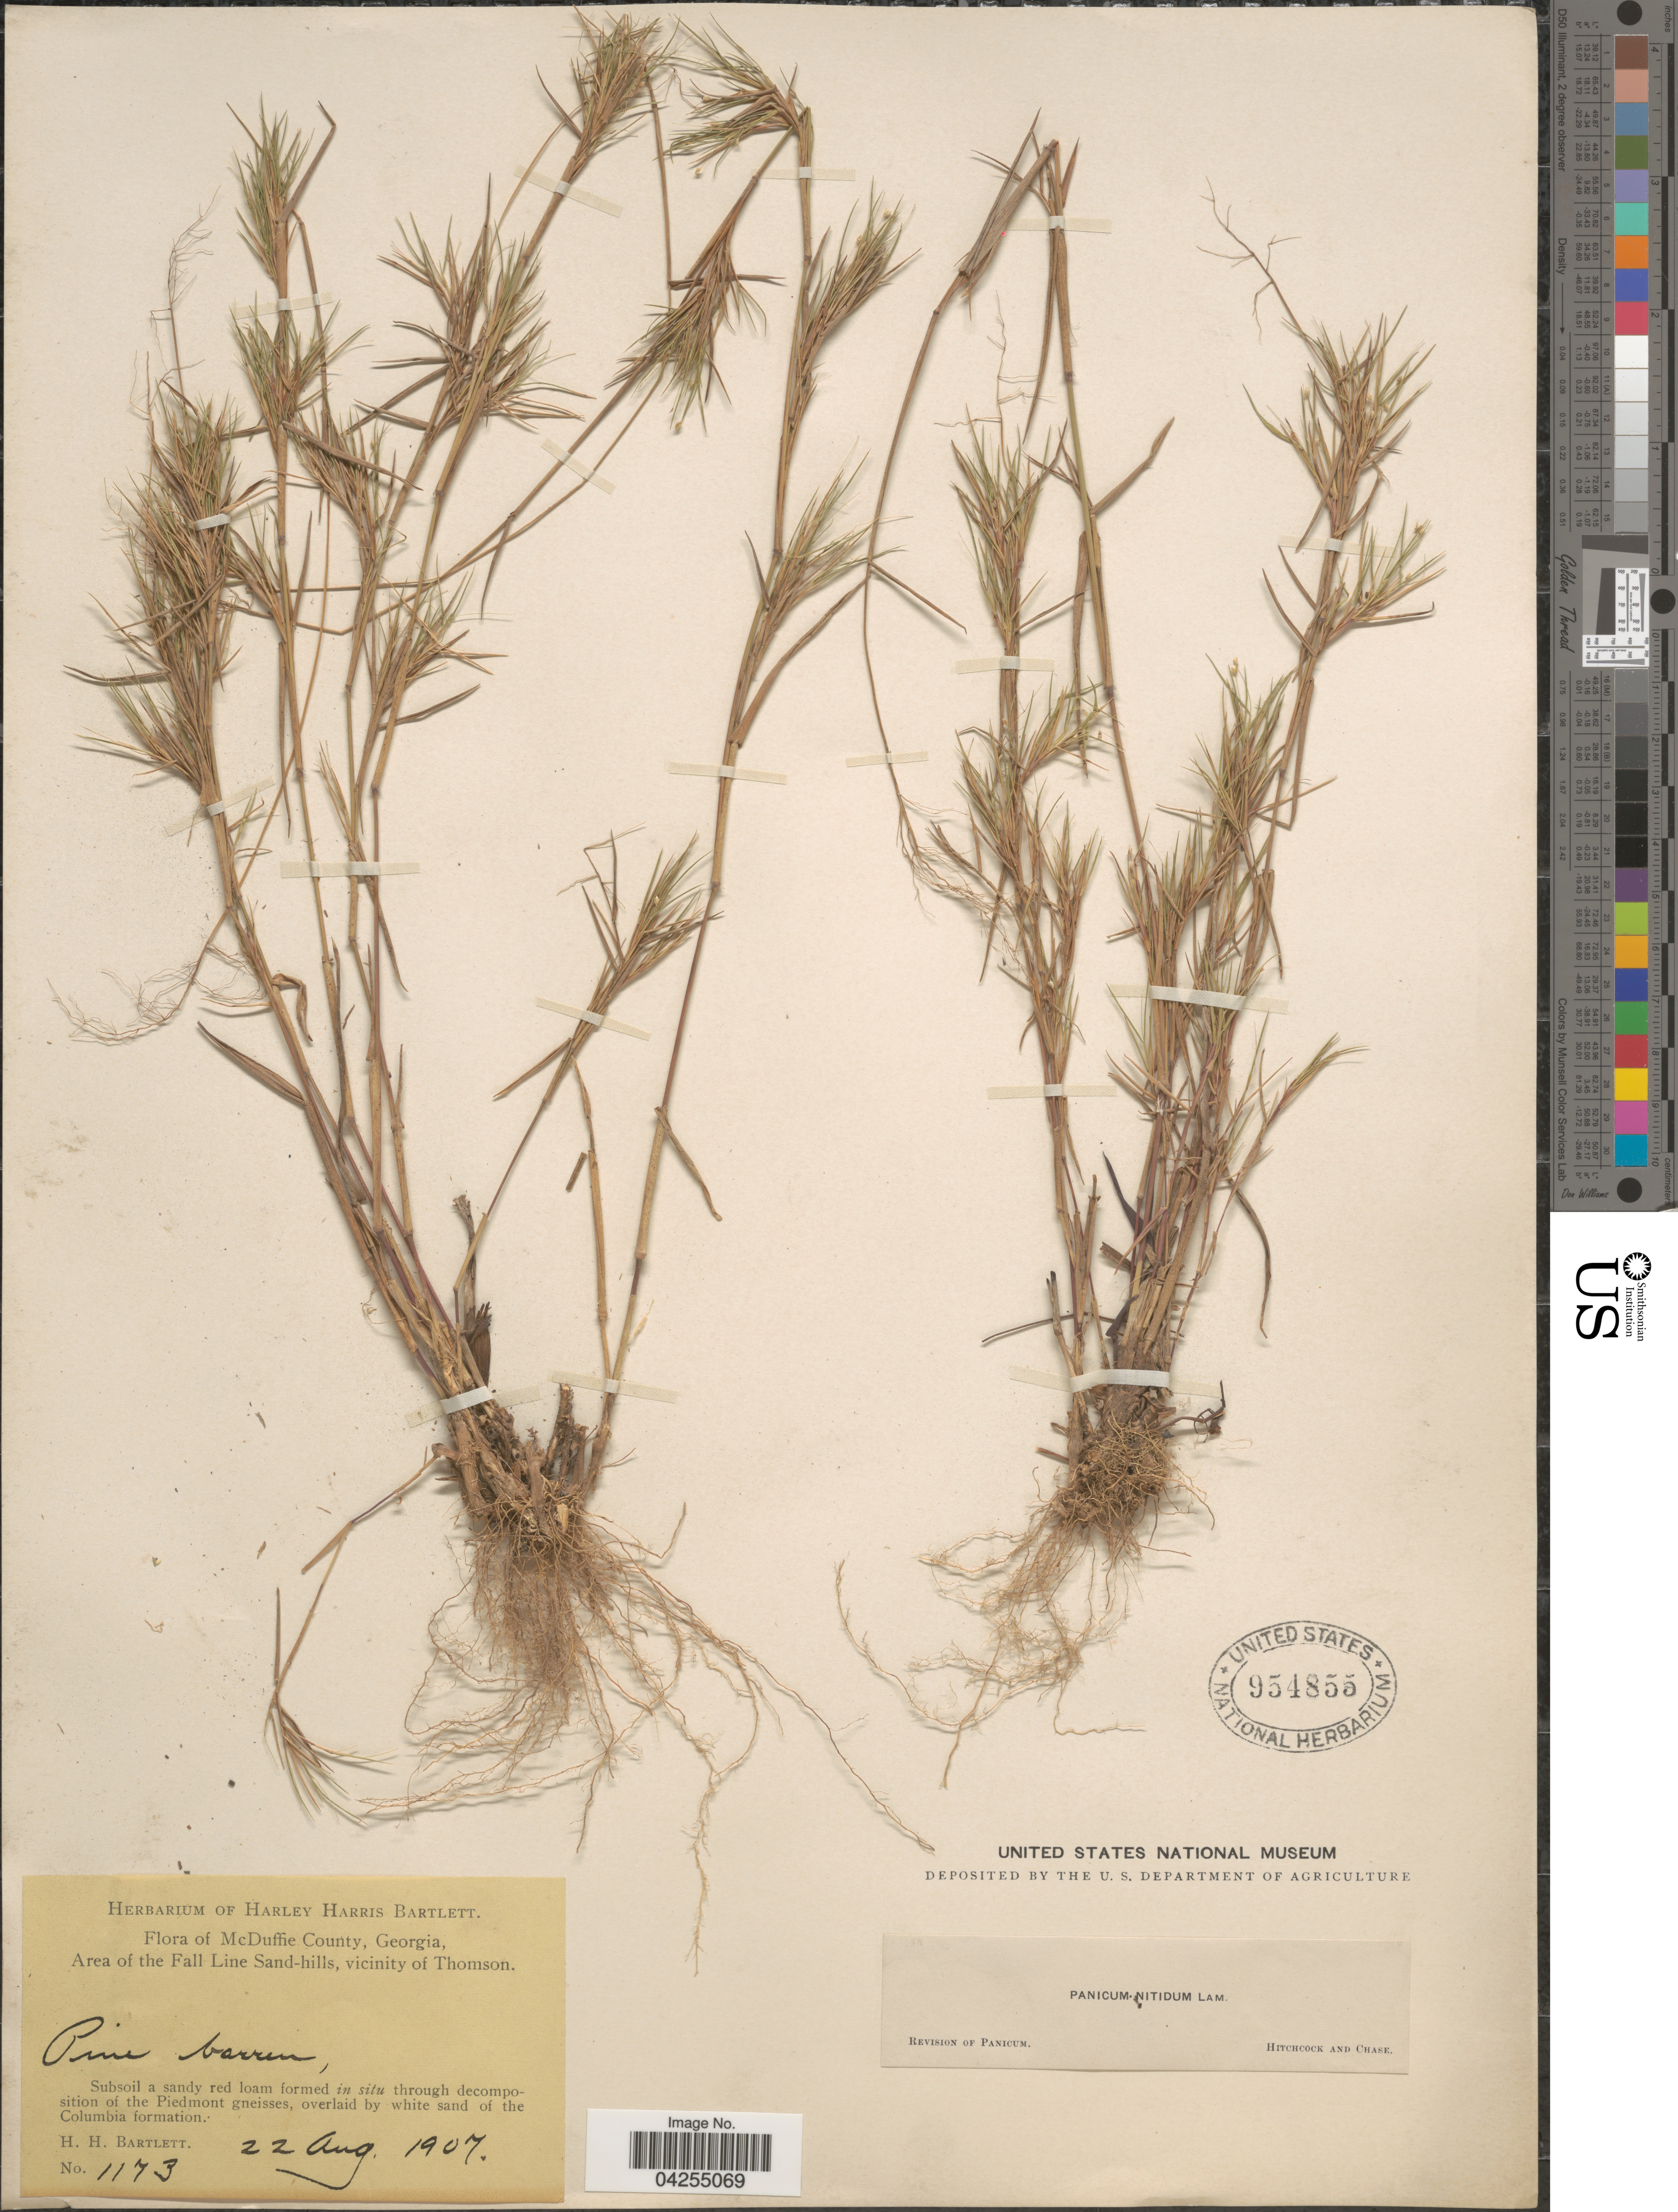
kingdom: Plantae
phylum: Tracheophyta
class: Liliopsida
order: Poales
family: Poaceae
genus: Dichanthelium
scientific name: Dichanthelium dichotomum var. dichotomum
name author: (L.) Gould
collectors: H. H. Bartlett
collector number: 1173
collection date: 1907-08-22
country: United States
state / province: Georgia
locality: McDuffie County. Area of the Fall Line Sand-hills, vicinity of Thomson. Pine barren.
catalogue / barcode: US 954855